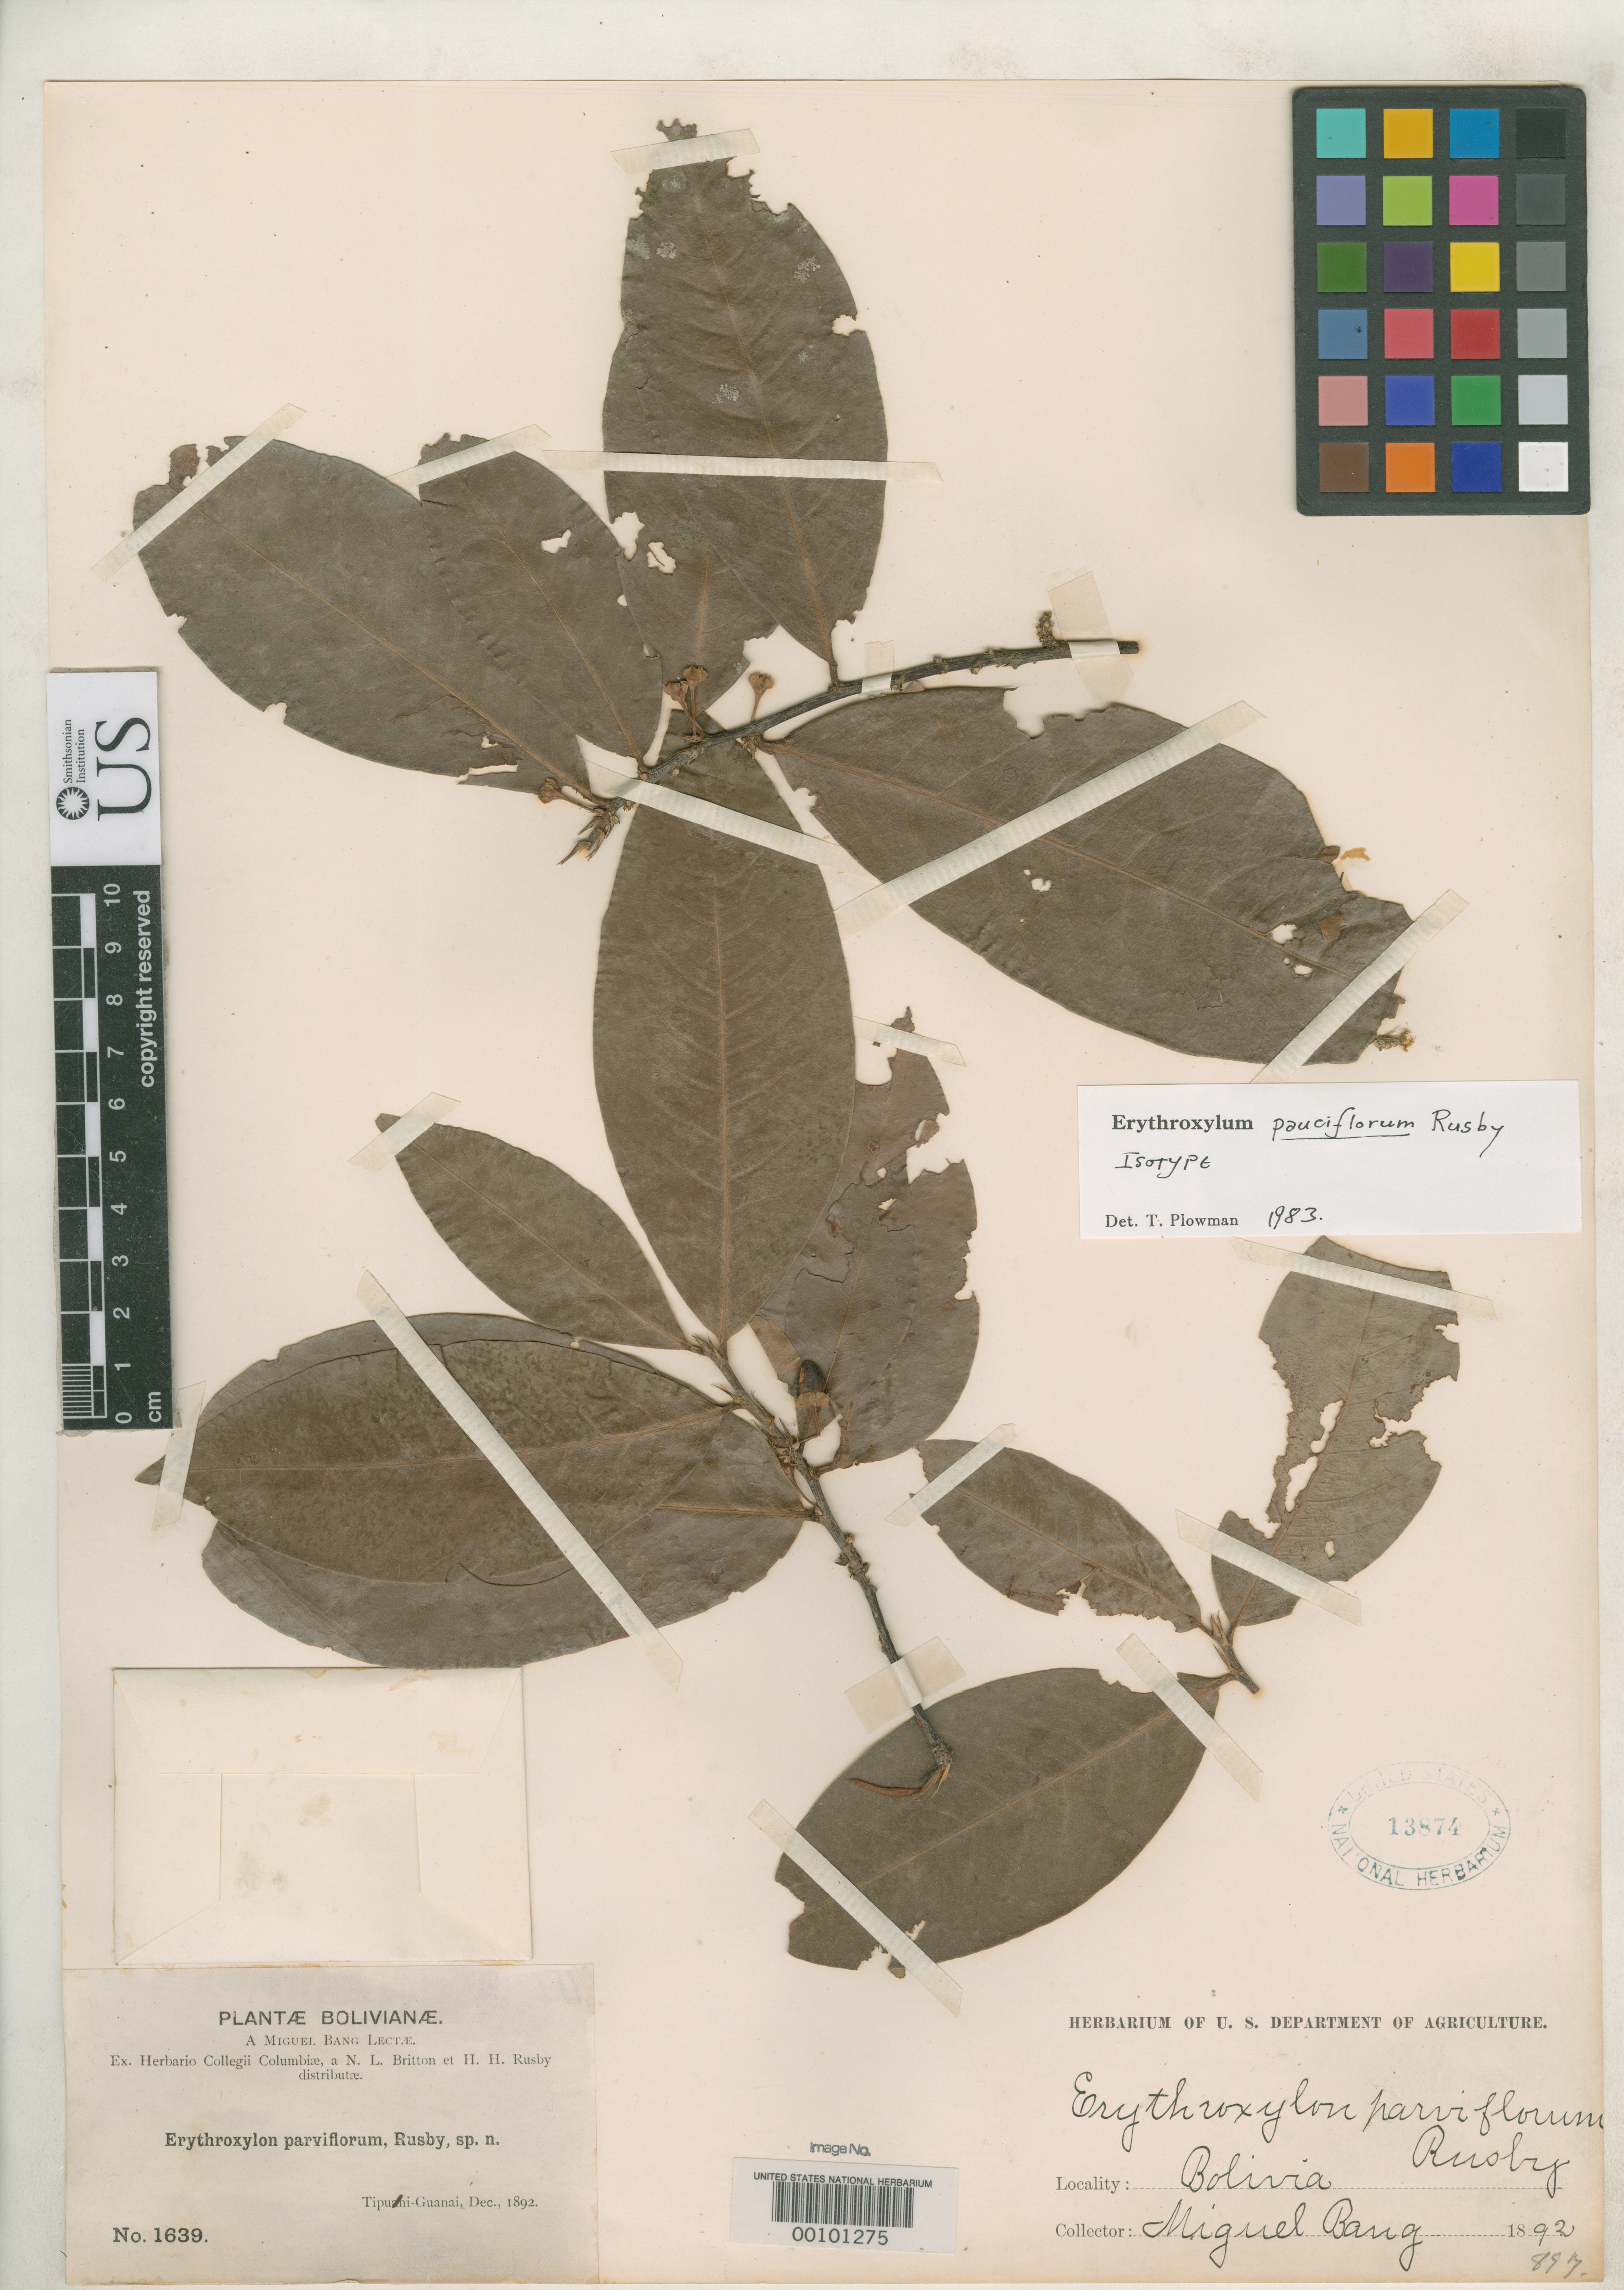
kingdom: Plantae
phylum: Tracheophyta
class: Magnoliopsida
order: Malpighiales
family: Erythroxylaceae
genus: Erythroxylum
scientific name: Erythroxylum pauciflorum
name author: Rusby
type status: Isotype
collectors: M. Bang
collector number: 1639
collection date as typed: Dec 1892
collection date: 1892-12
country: Bolivia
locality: Between Tipuani and Guanai.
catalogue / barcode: US 13874